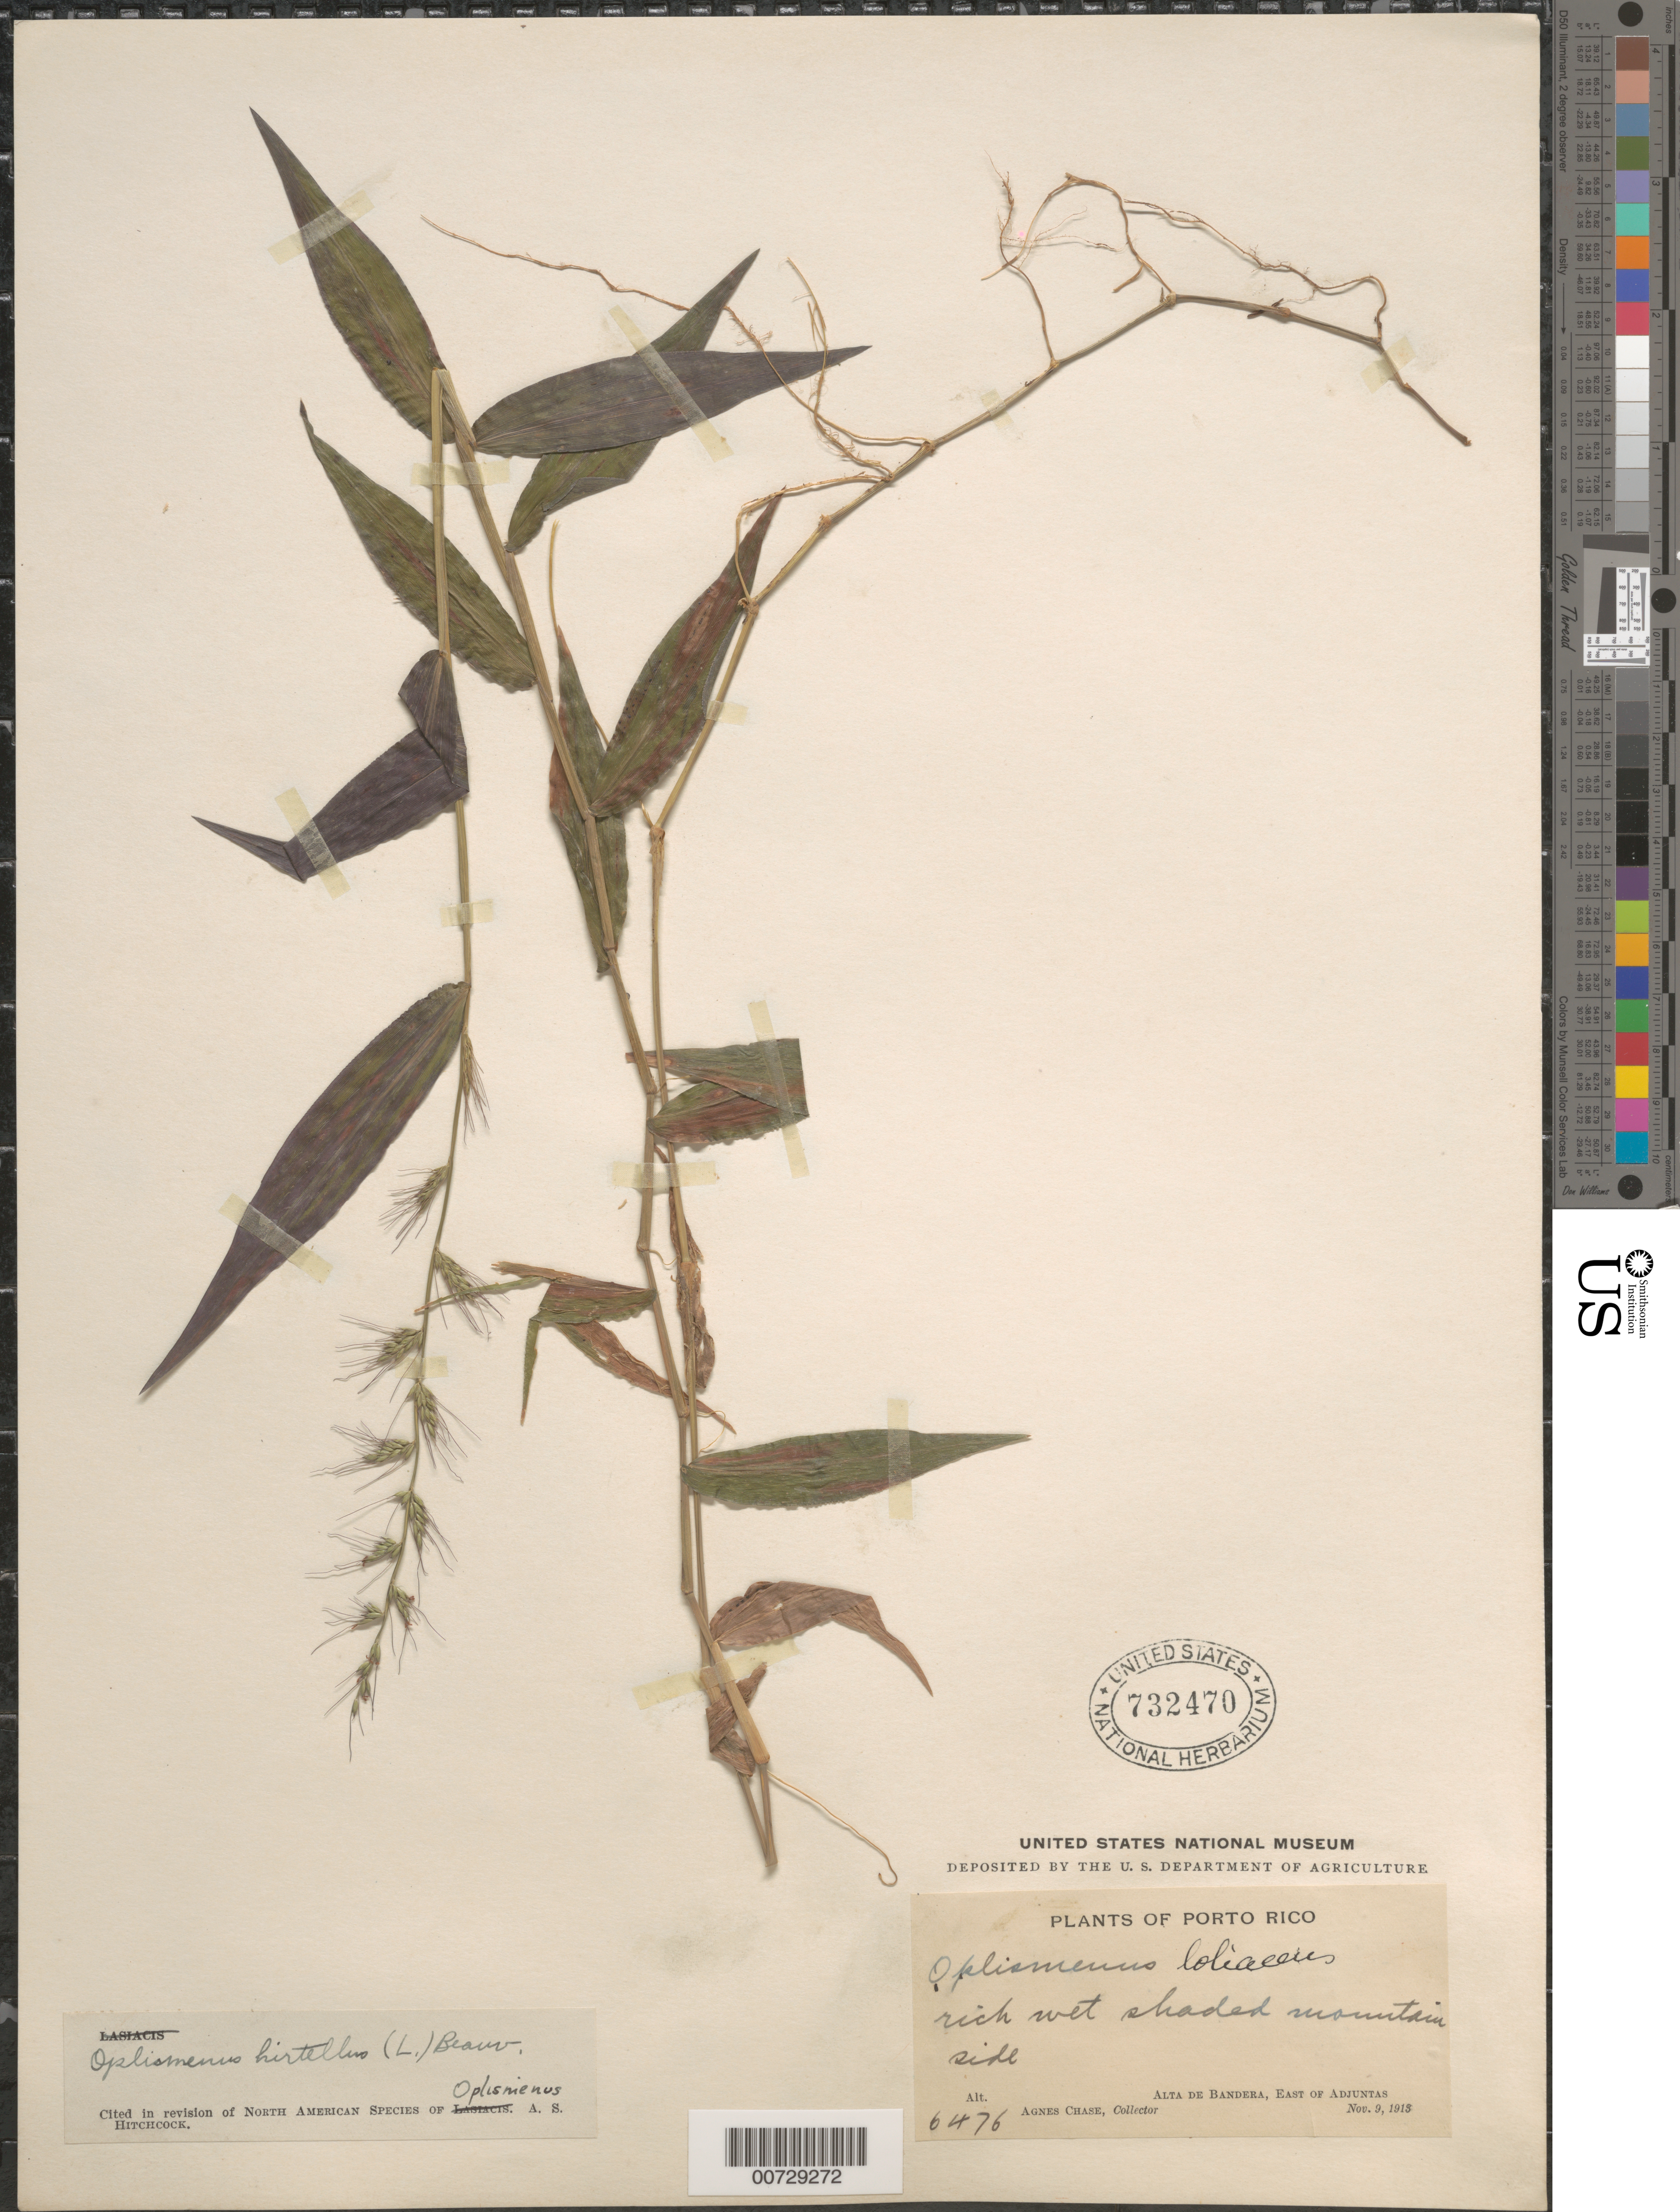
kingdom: Plantae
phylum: Tracheophyta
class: Liliopsida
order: Poales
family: Poaceae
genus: Oplismenus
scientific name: Oplismenus hirtellus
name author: (L.) P. Beauv.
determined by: Hitchcock, Albert S.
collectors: A. Chase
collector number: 6476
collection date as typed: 09 Nov 1913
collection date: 1913-11-09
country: Puerto Rico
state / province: Adjuntas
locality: Alta de Bandera, East of Adjuntas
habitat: Rich wet shaded mountain side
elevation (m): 700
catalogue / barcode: US 732470